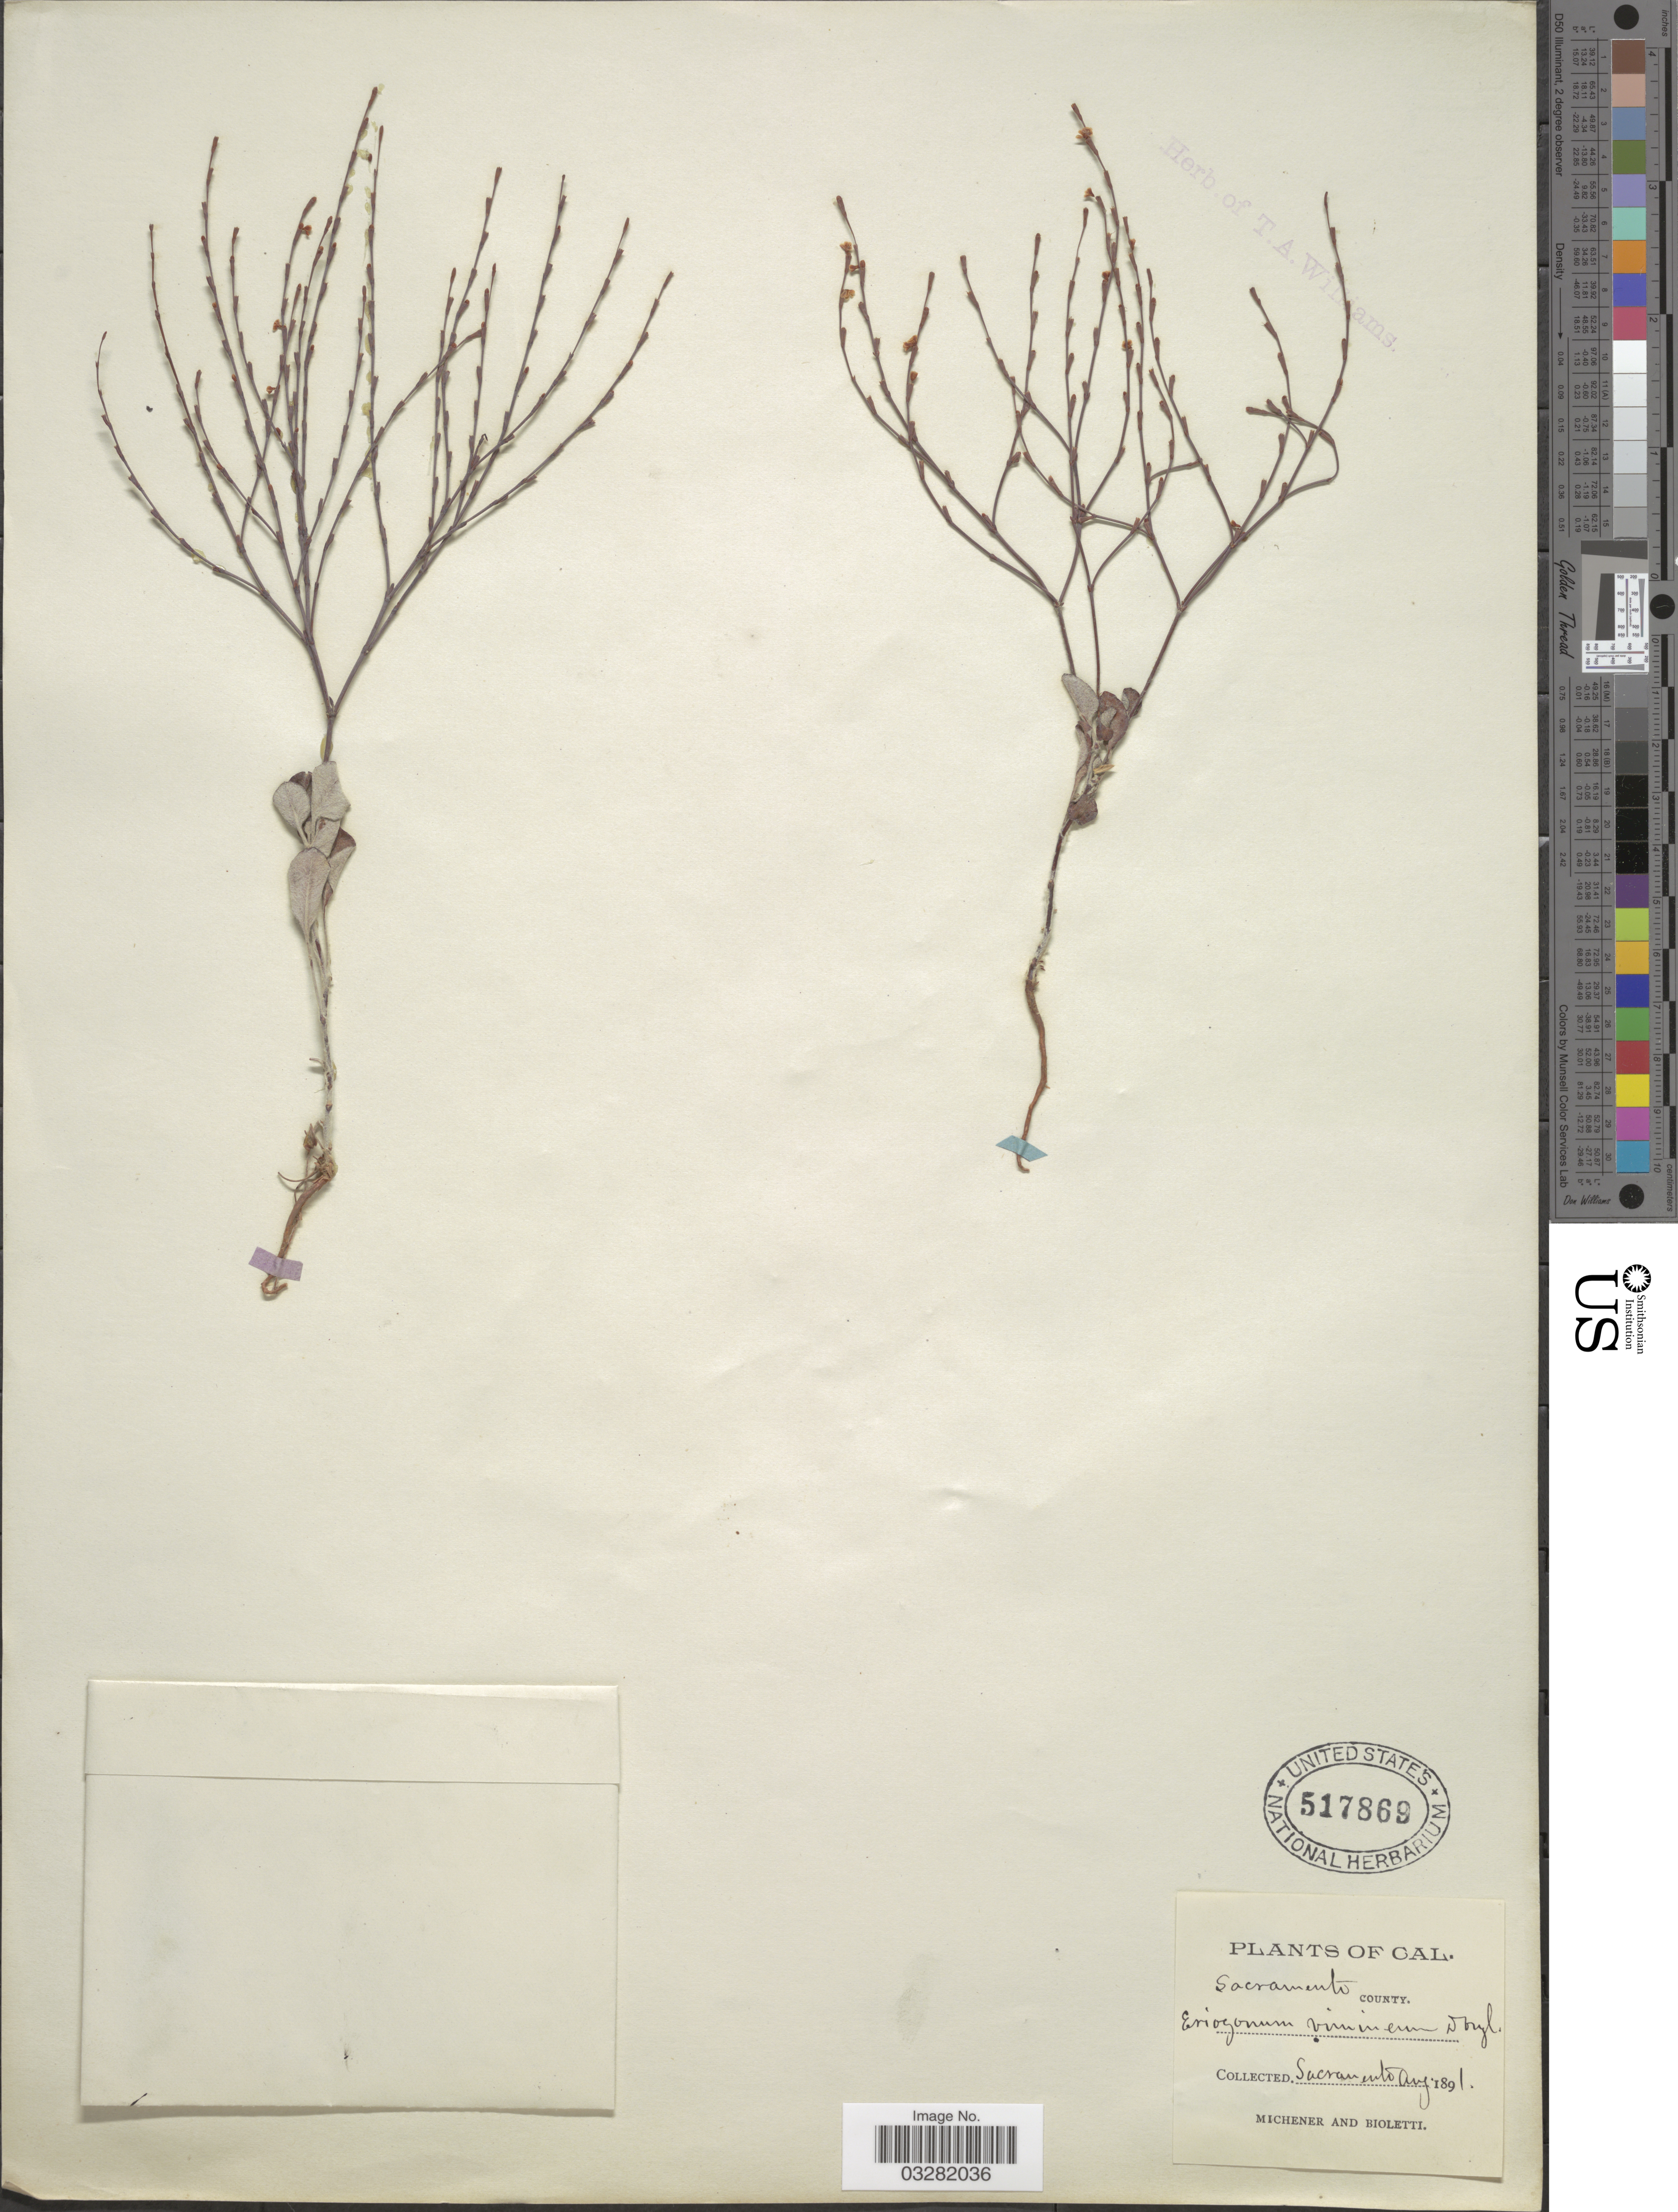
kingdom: Plantae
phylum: Tracheophyta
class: Magnoliopsida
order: Caryophyllales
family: Polygonaceae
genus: Eriogonum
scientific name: Eriogonum vimineum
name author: Douglas ex Benth.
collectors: -. Michener & -- Bioletti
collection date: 1891-08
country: United States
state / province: California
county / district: Sacramento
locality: Sacramento County. Sacramento.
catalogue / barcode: US 517869